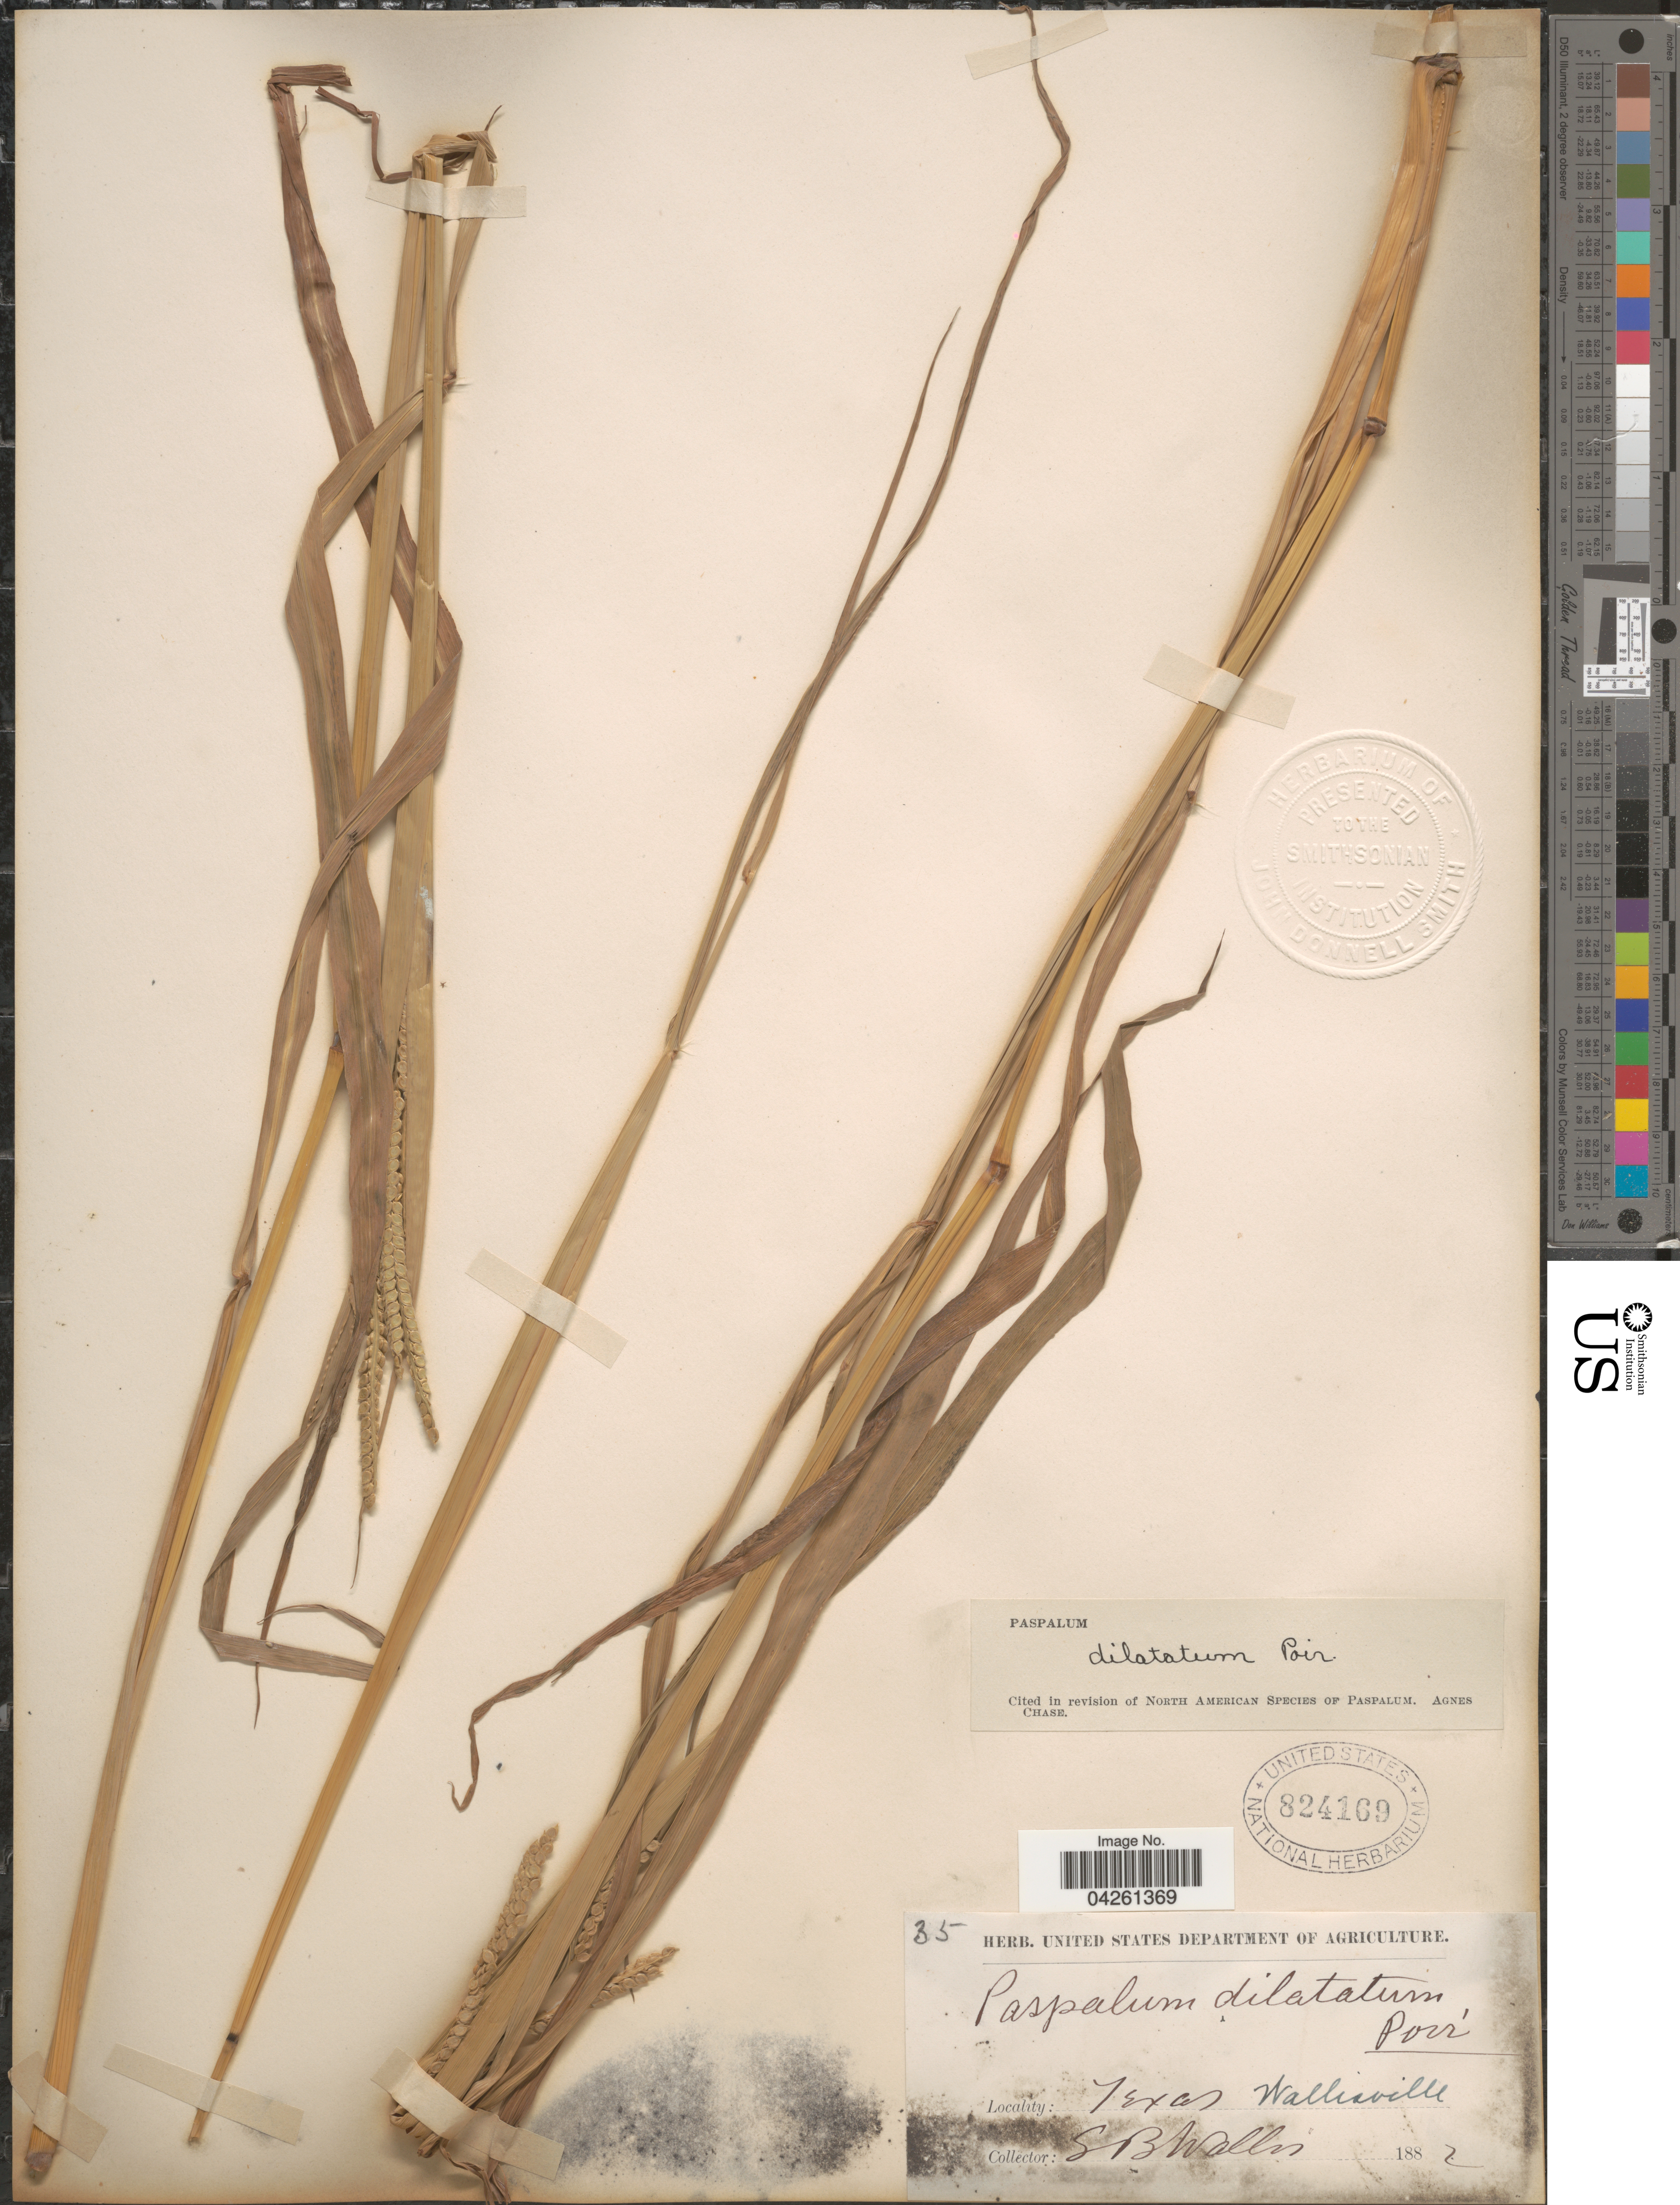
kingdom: Plantae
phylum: Tracheophyta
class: Liliopsida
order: Poales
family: Poaceae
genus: Paspalum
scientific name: Paspalum dilatatum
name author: Poir.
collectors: S. Wallis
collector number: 35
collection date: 1882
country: United States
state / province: Texas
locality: Wallisville.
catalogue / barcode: US 824169